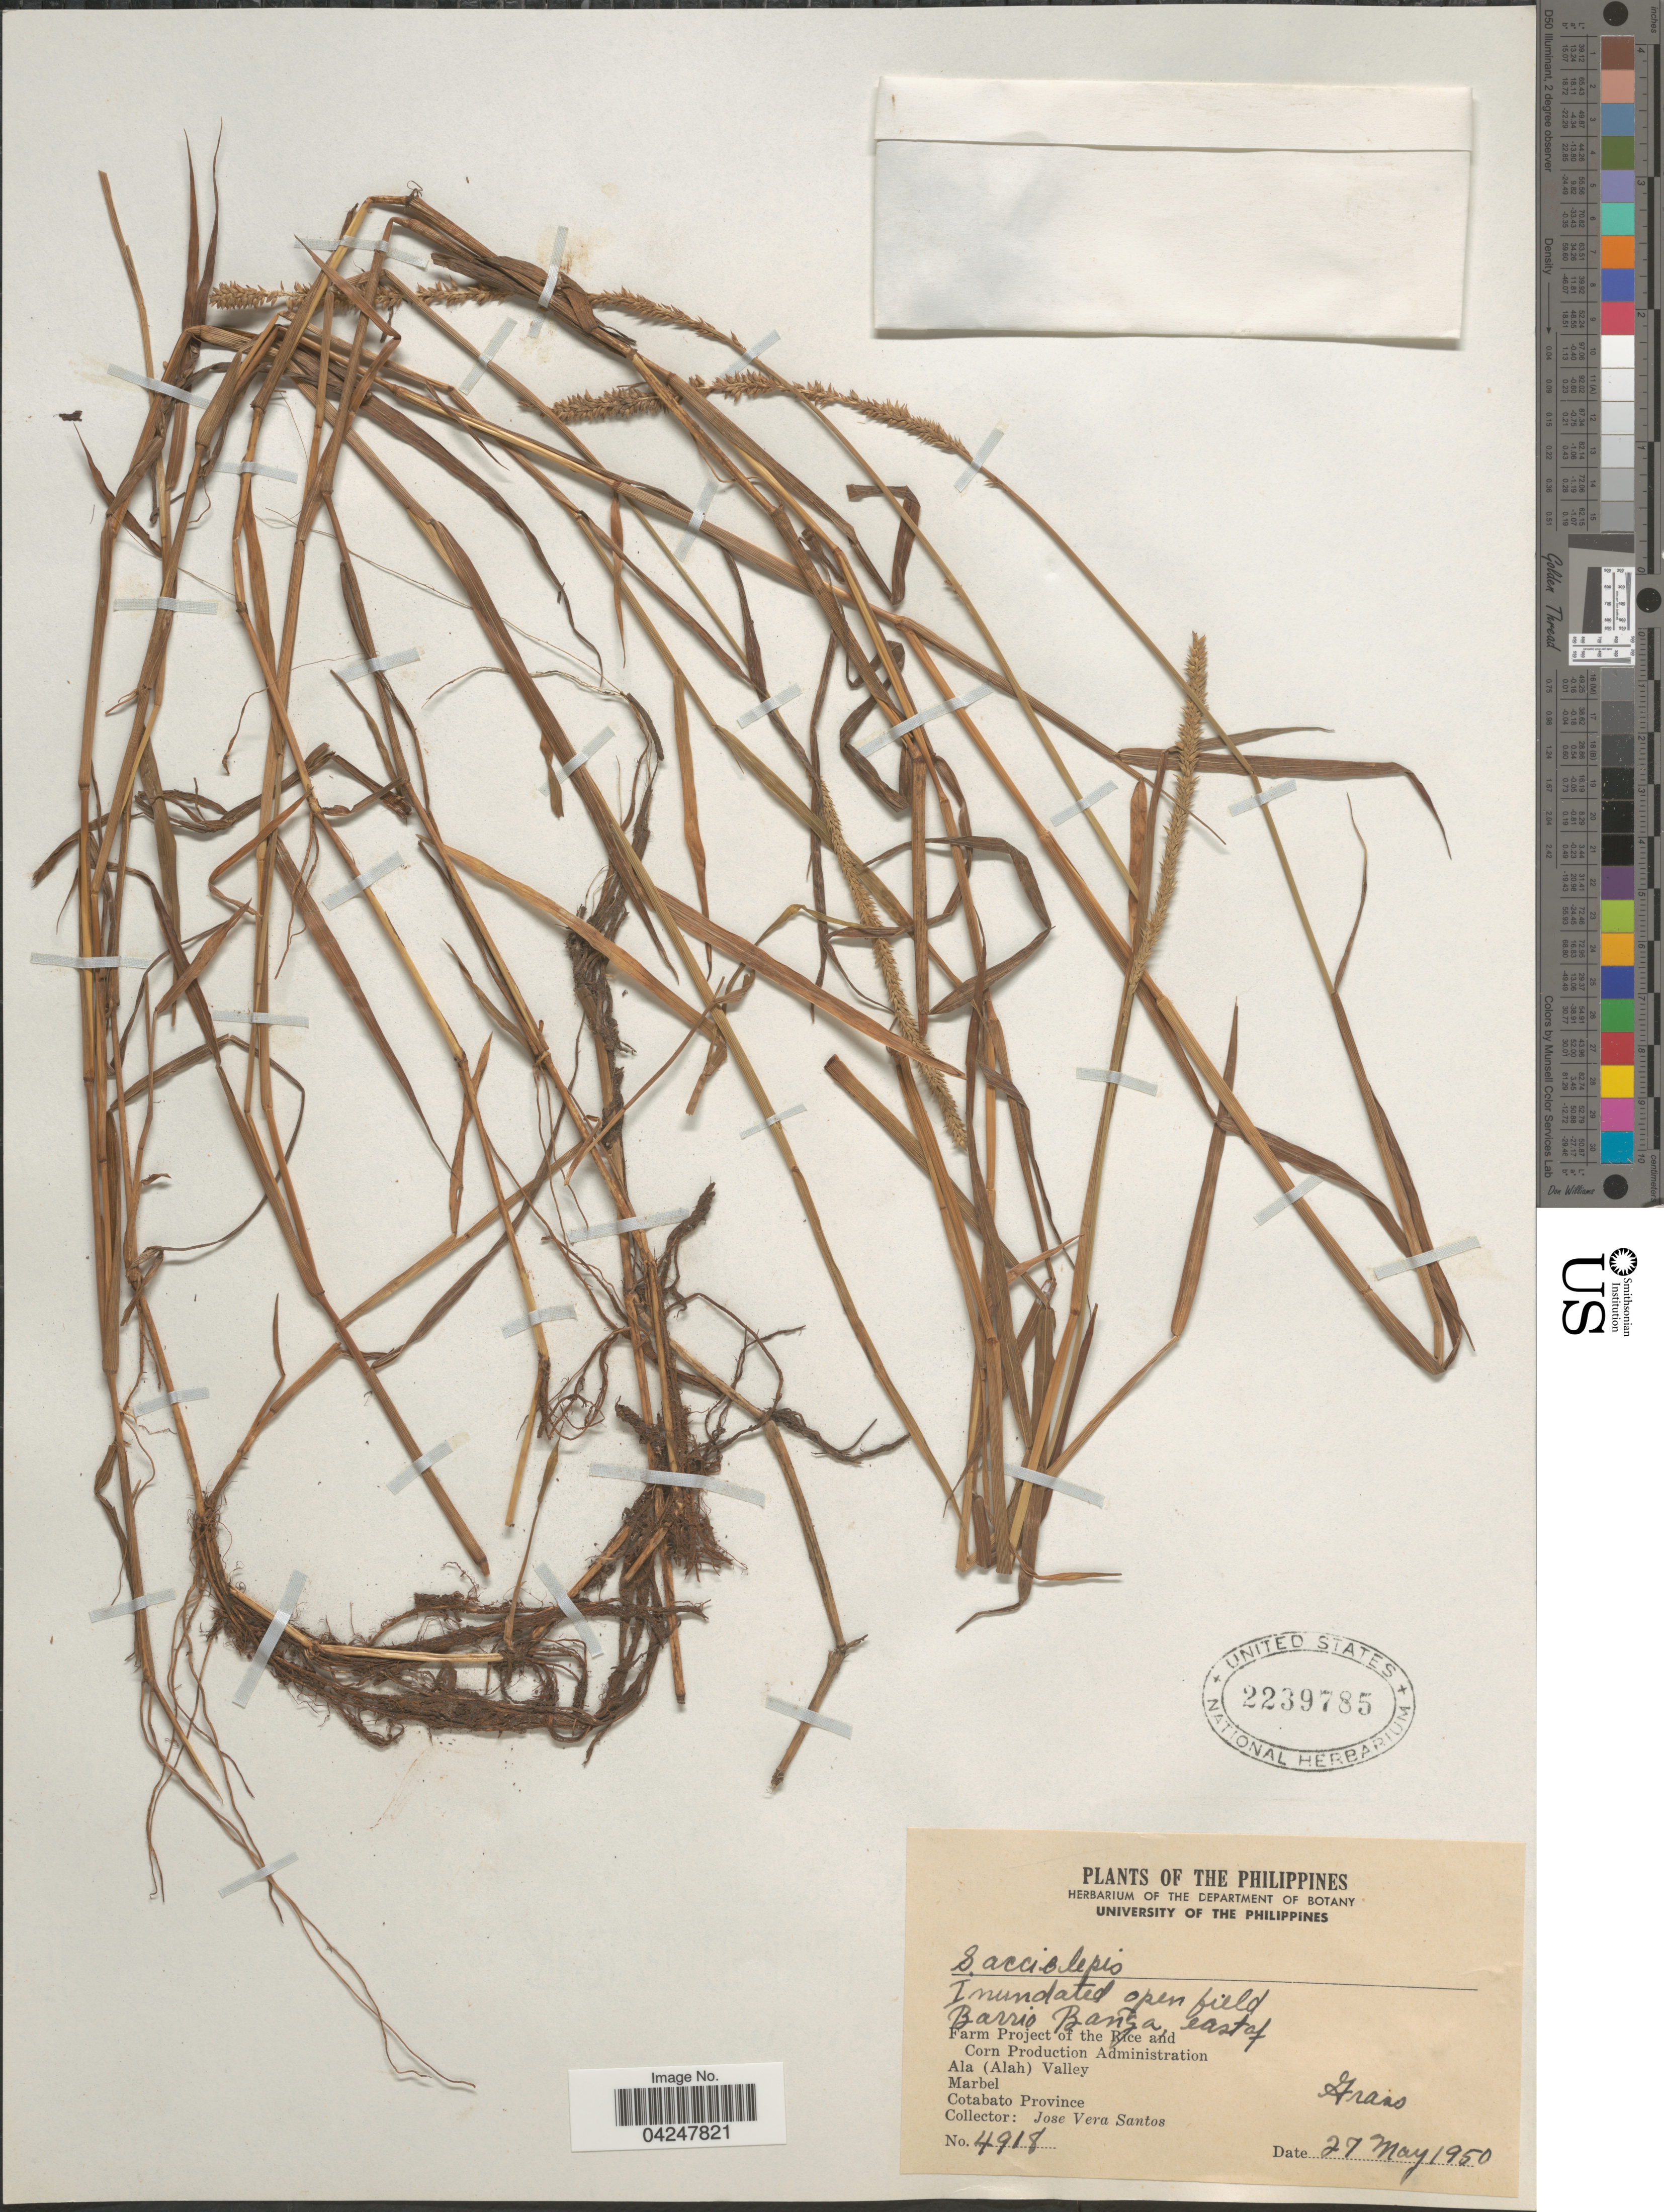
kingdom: Plantae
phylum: Tracheophyta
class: Liliopsida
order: Poales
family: Poaceae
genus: Sacciolepis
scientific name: Sacciolepis sp.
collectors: J. Santos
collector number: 4918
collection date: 1950-05-27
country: Philippines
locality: Inundated open field Barrio Banga, east of Farm Project of the Rice and Corn Production Administration. Ala (Alah) Valley. Marbel. Cotabato Province.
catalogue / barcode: US 2239785